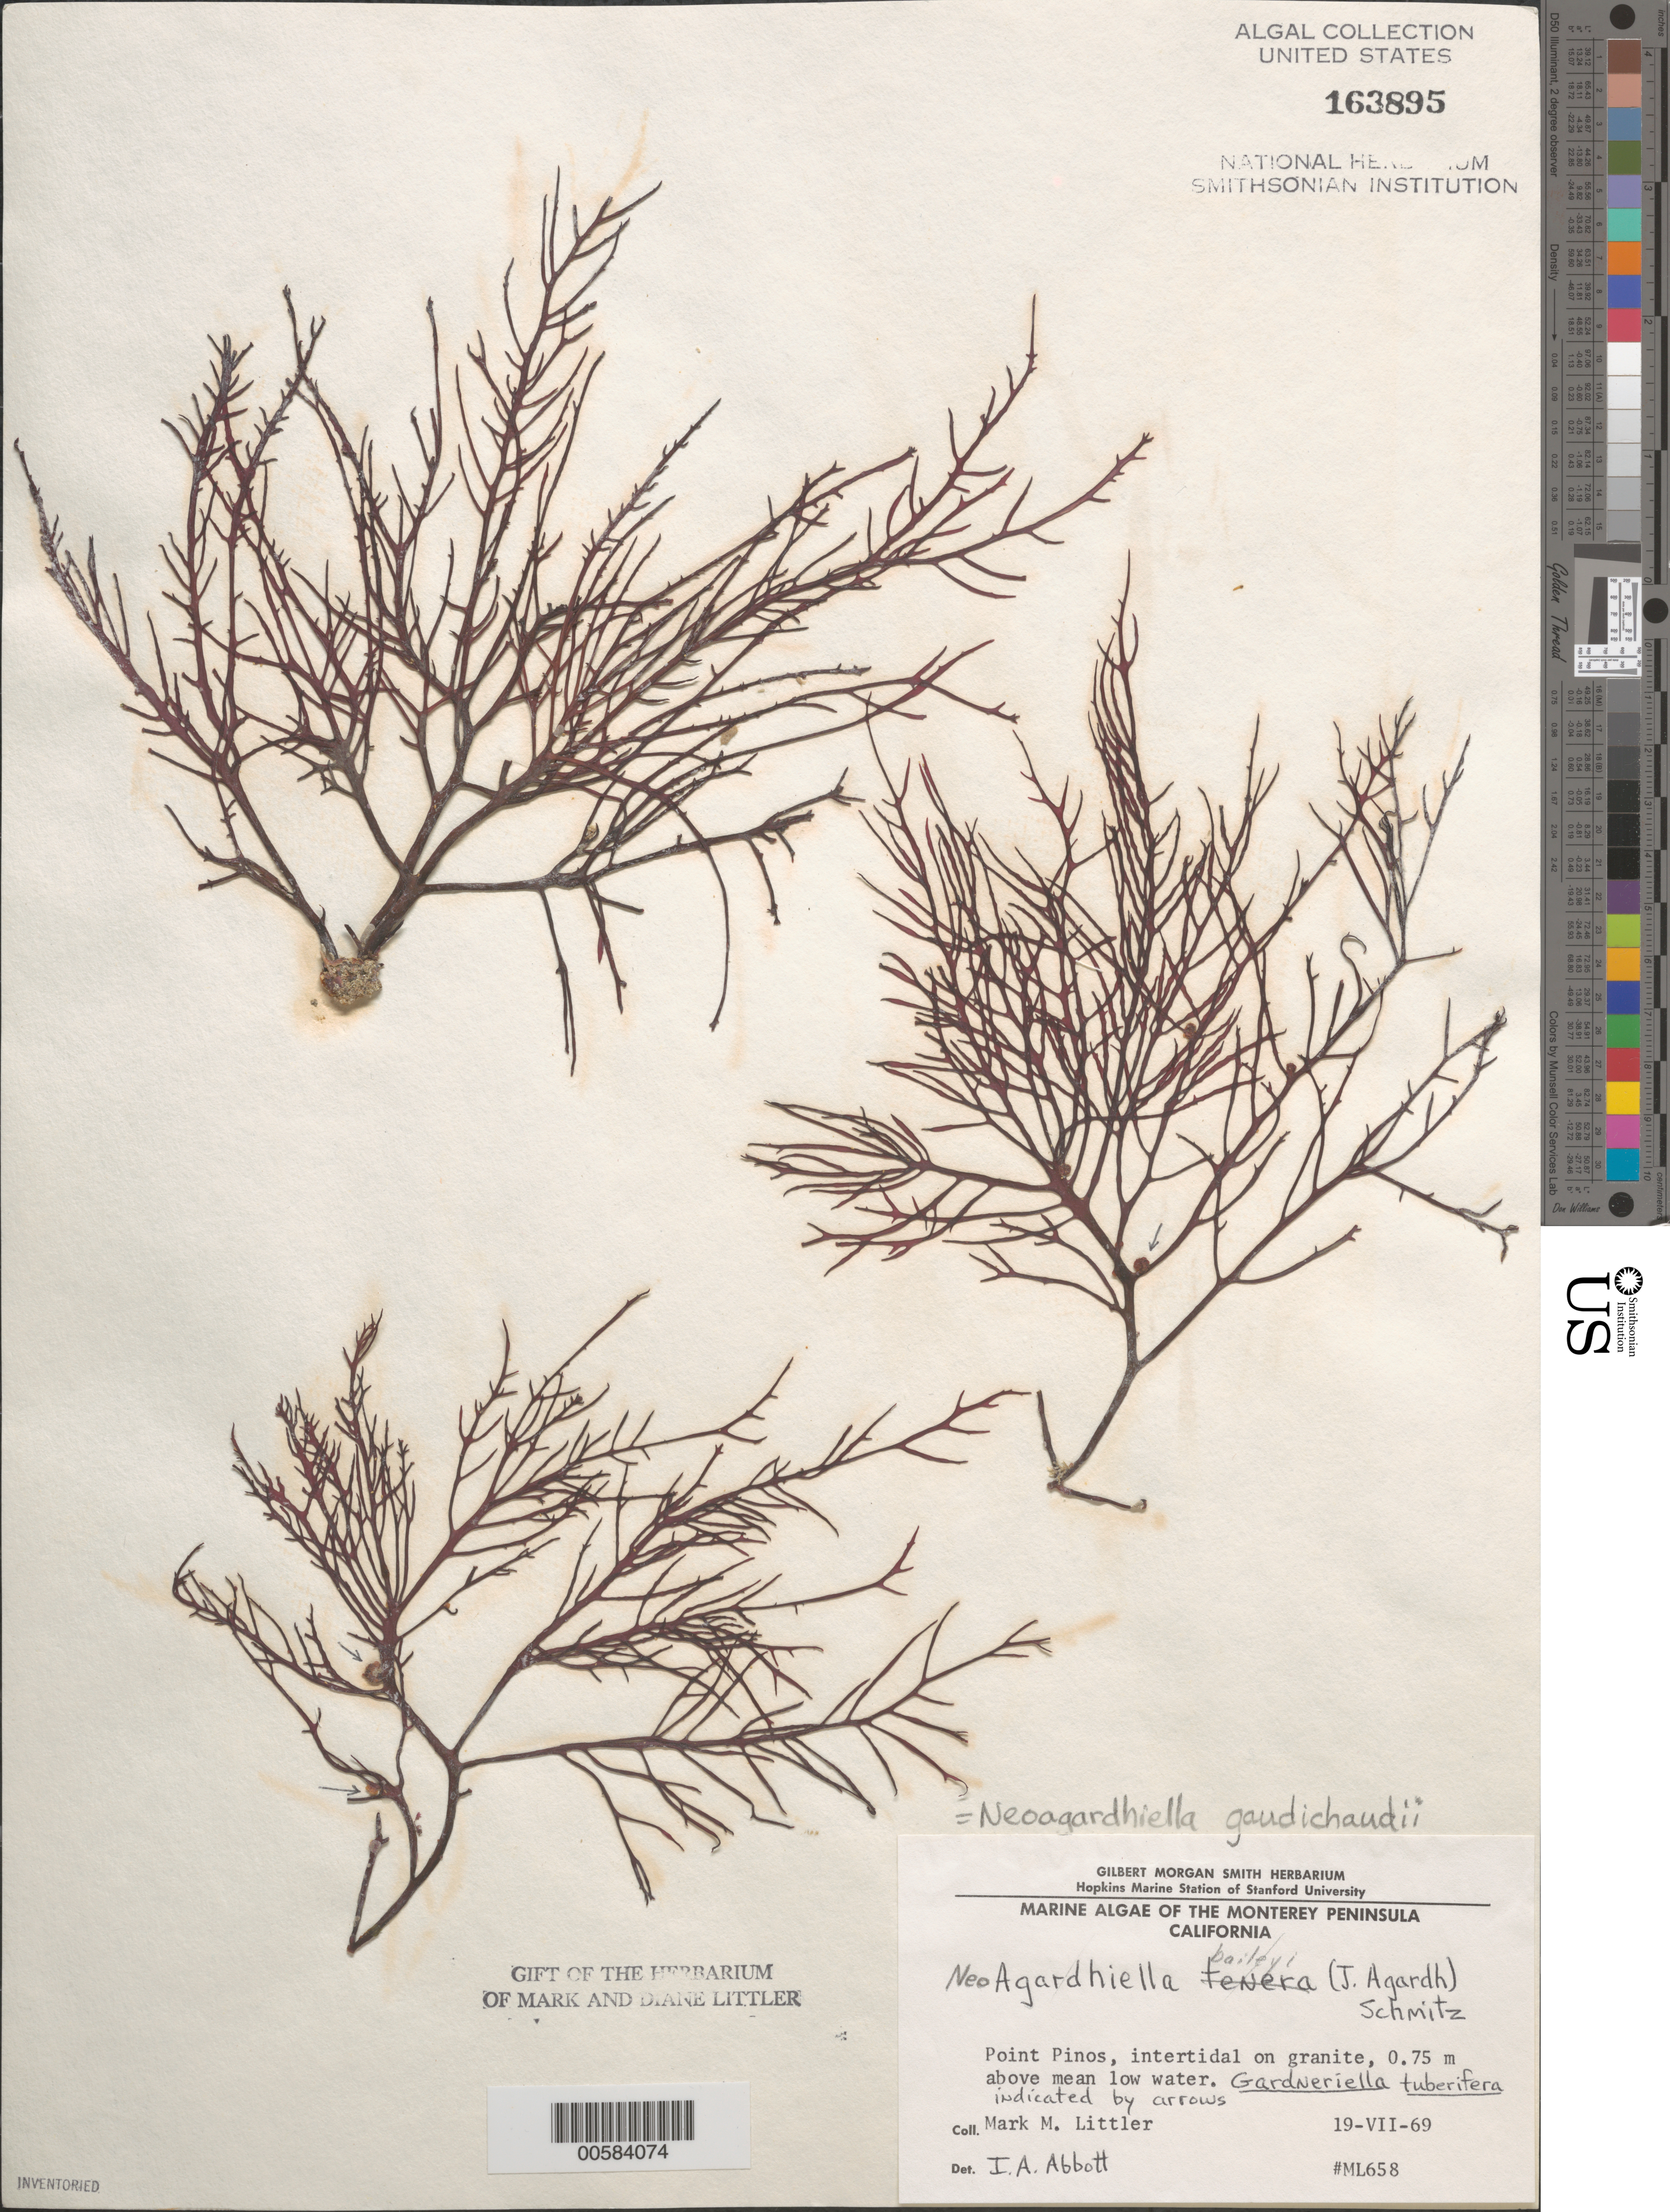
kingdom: Plantae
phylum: Rhodophyta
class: Florideophyceae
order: Gigartinales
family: Solieriaceae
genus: Sarcodiotheca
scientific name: Sarcodiotheca gaudichaudii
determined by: Algae name updating Project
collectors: M. M. Littler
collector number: ML 658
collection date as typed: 19 Jul 1969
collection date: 1969-07-19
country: United States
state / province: California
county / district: Monterey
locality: Point Pinos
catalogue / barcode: US 163895